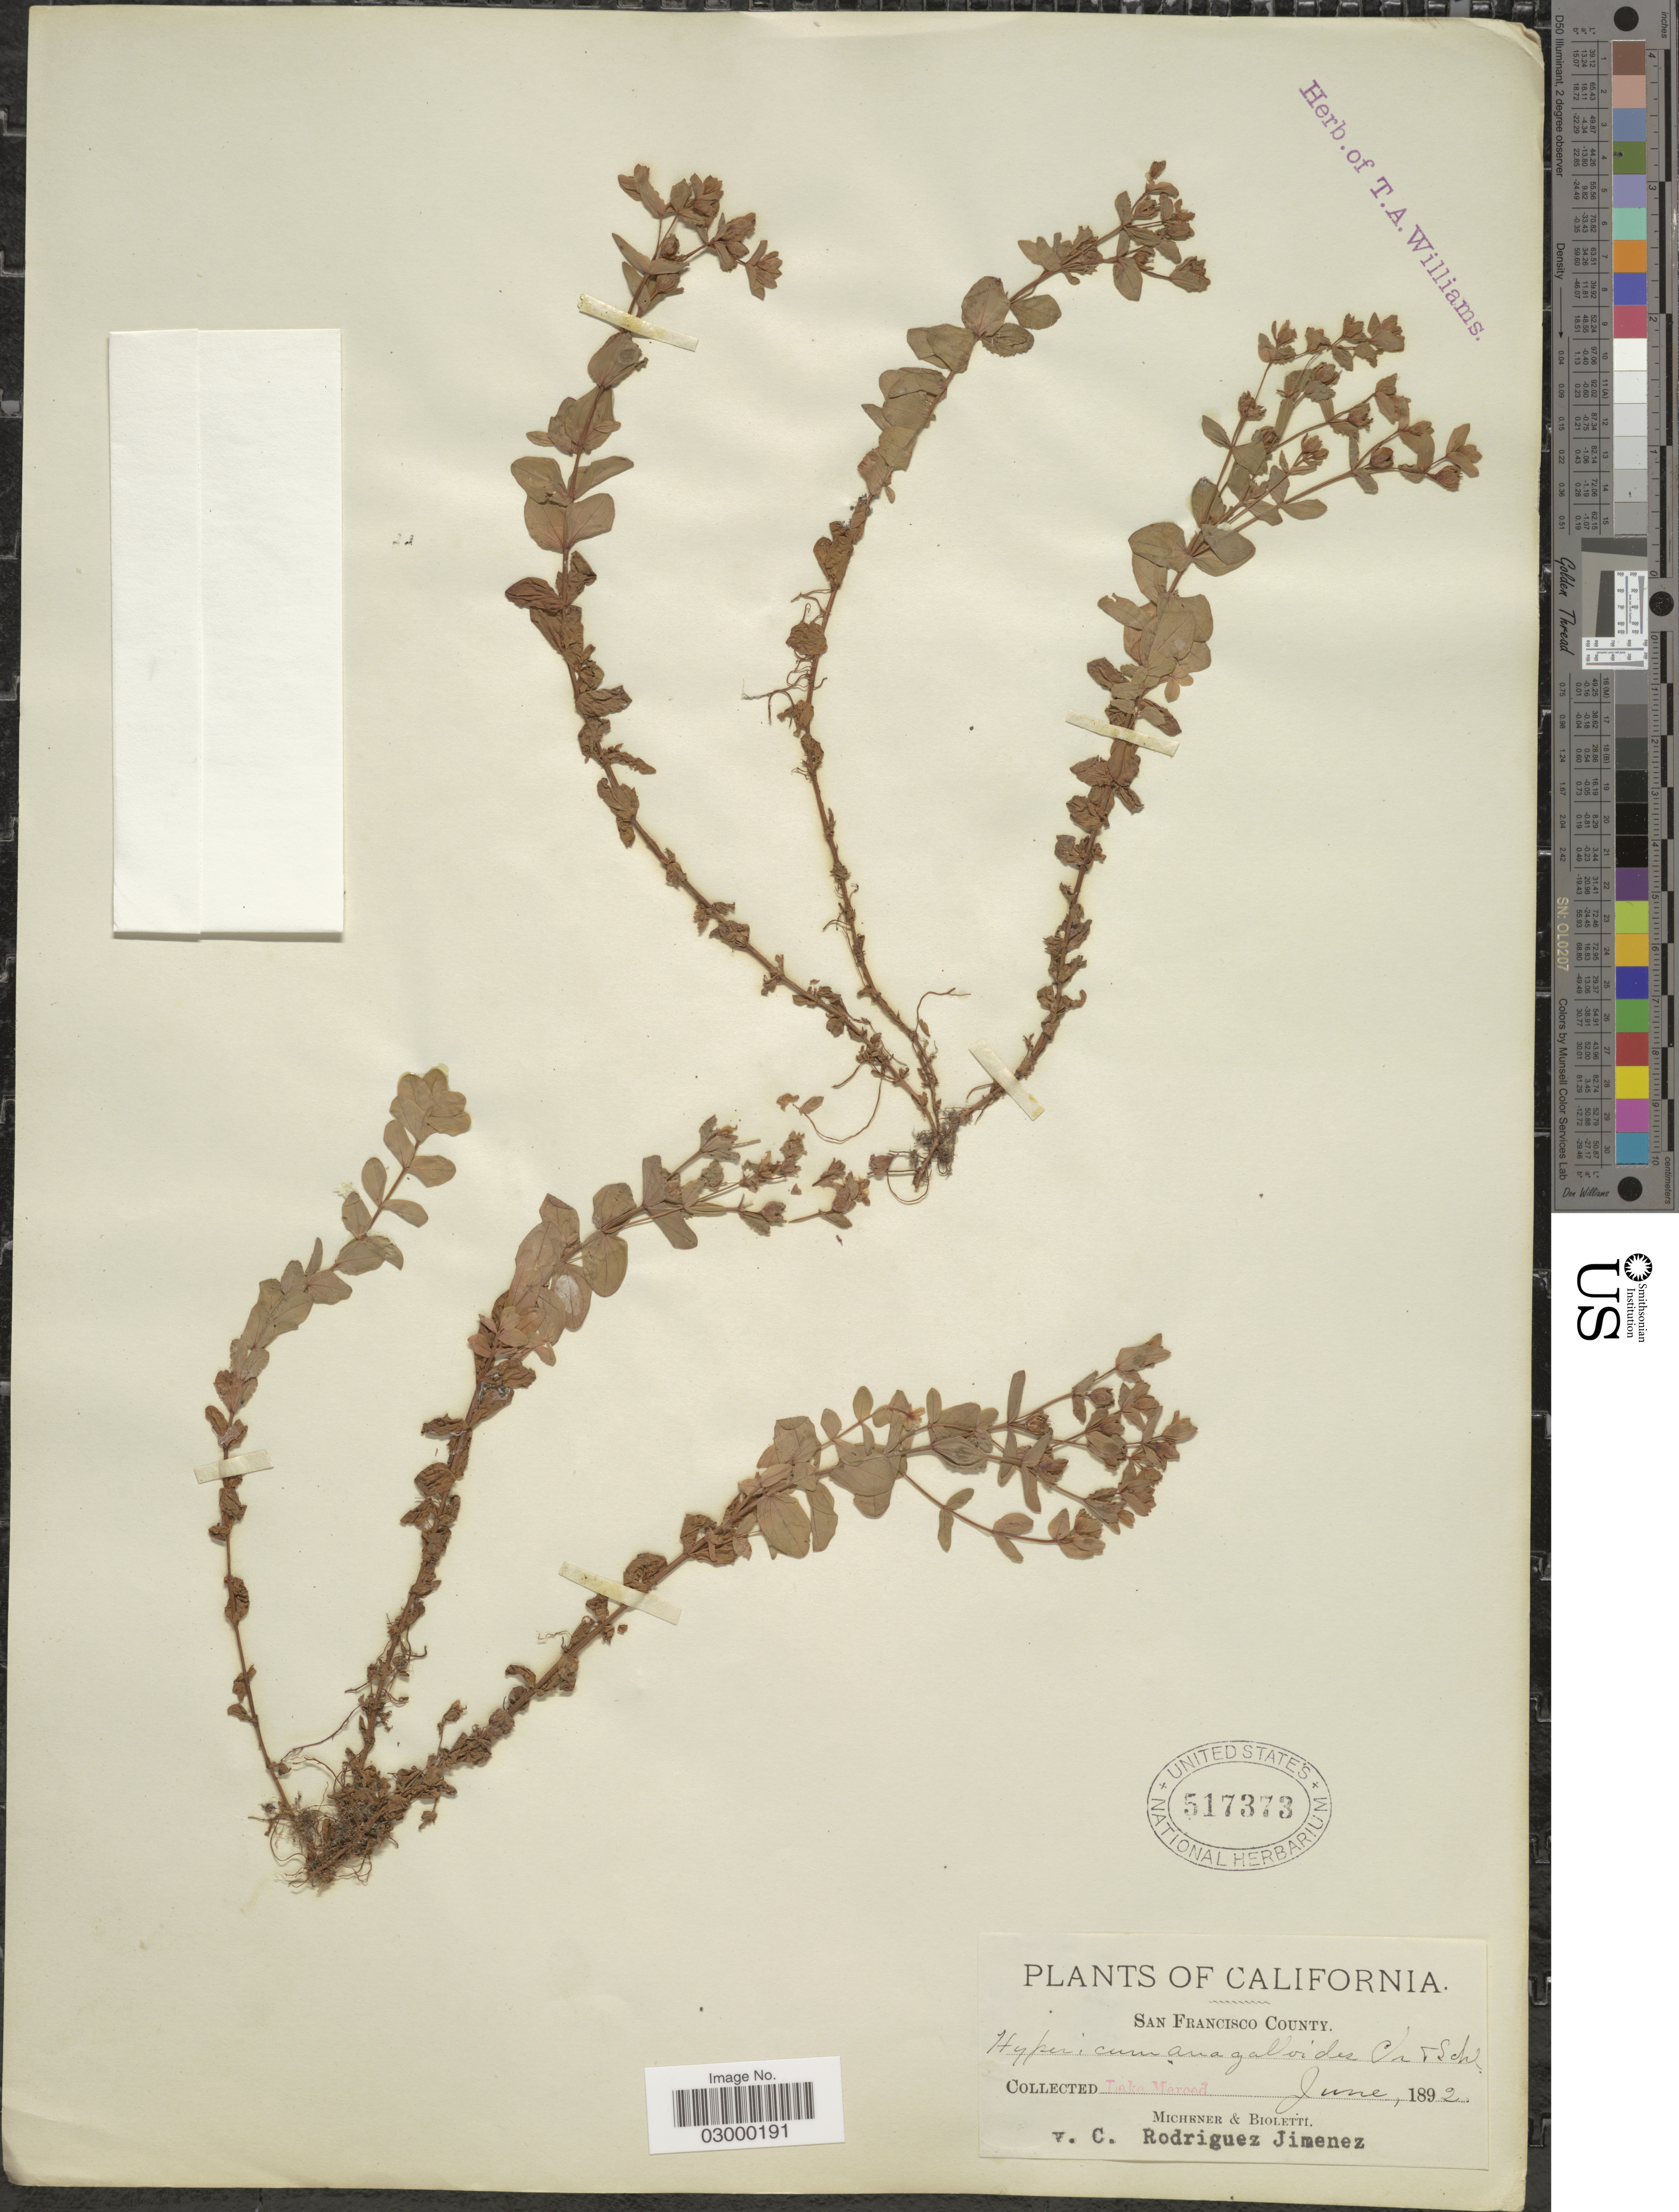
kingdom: Plantae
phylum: Tracheophyta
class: Magnoliopsida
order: Malpighiales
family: Hypericaceae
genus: Hypericum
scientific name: Hypericum anagalloides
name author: Cham. & Schltdl.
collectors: -. Michener, -- Bioletti & v. C. Rodríguez Jiménez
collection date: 1892-06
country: United States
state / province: California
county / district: San Francisco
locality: San Francisco County, Lake Merced.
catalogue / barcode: US 517373